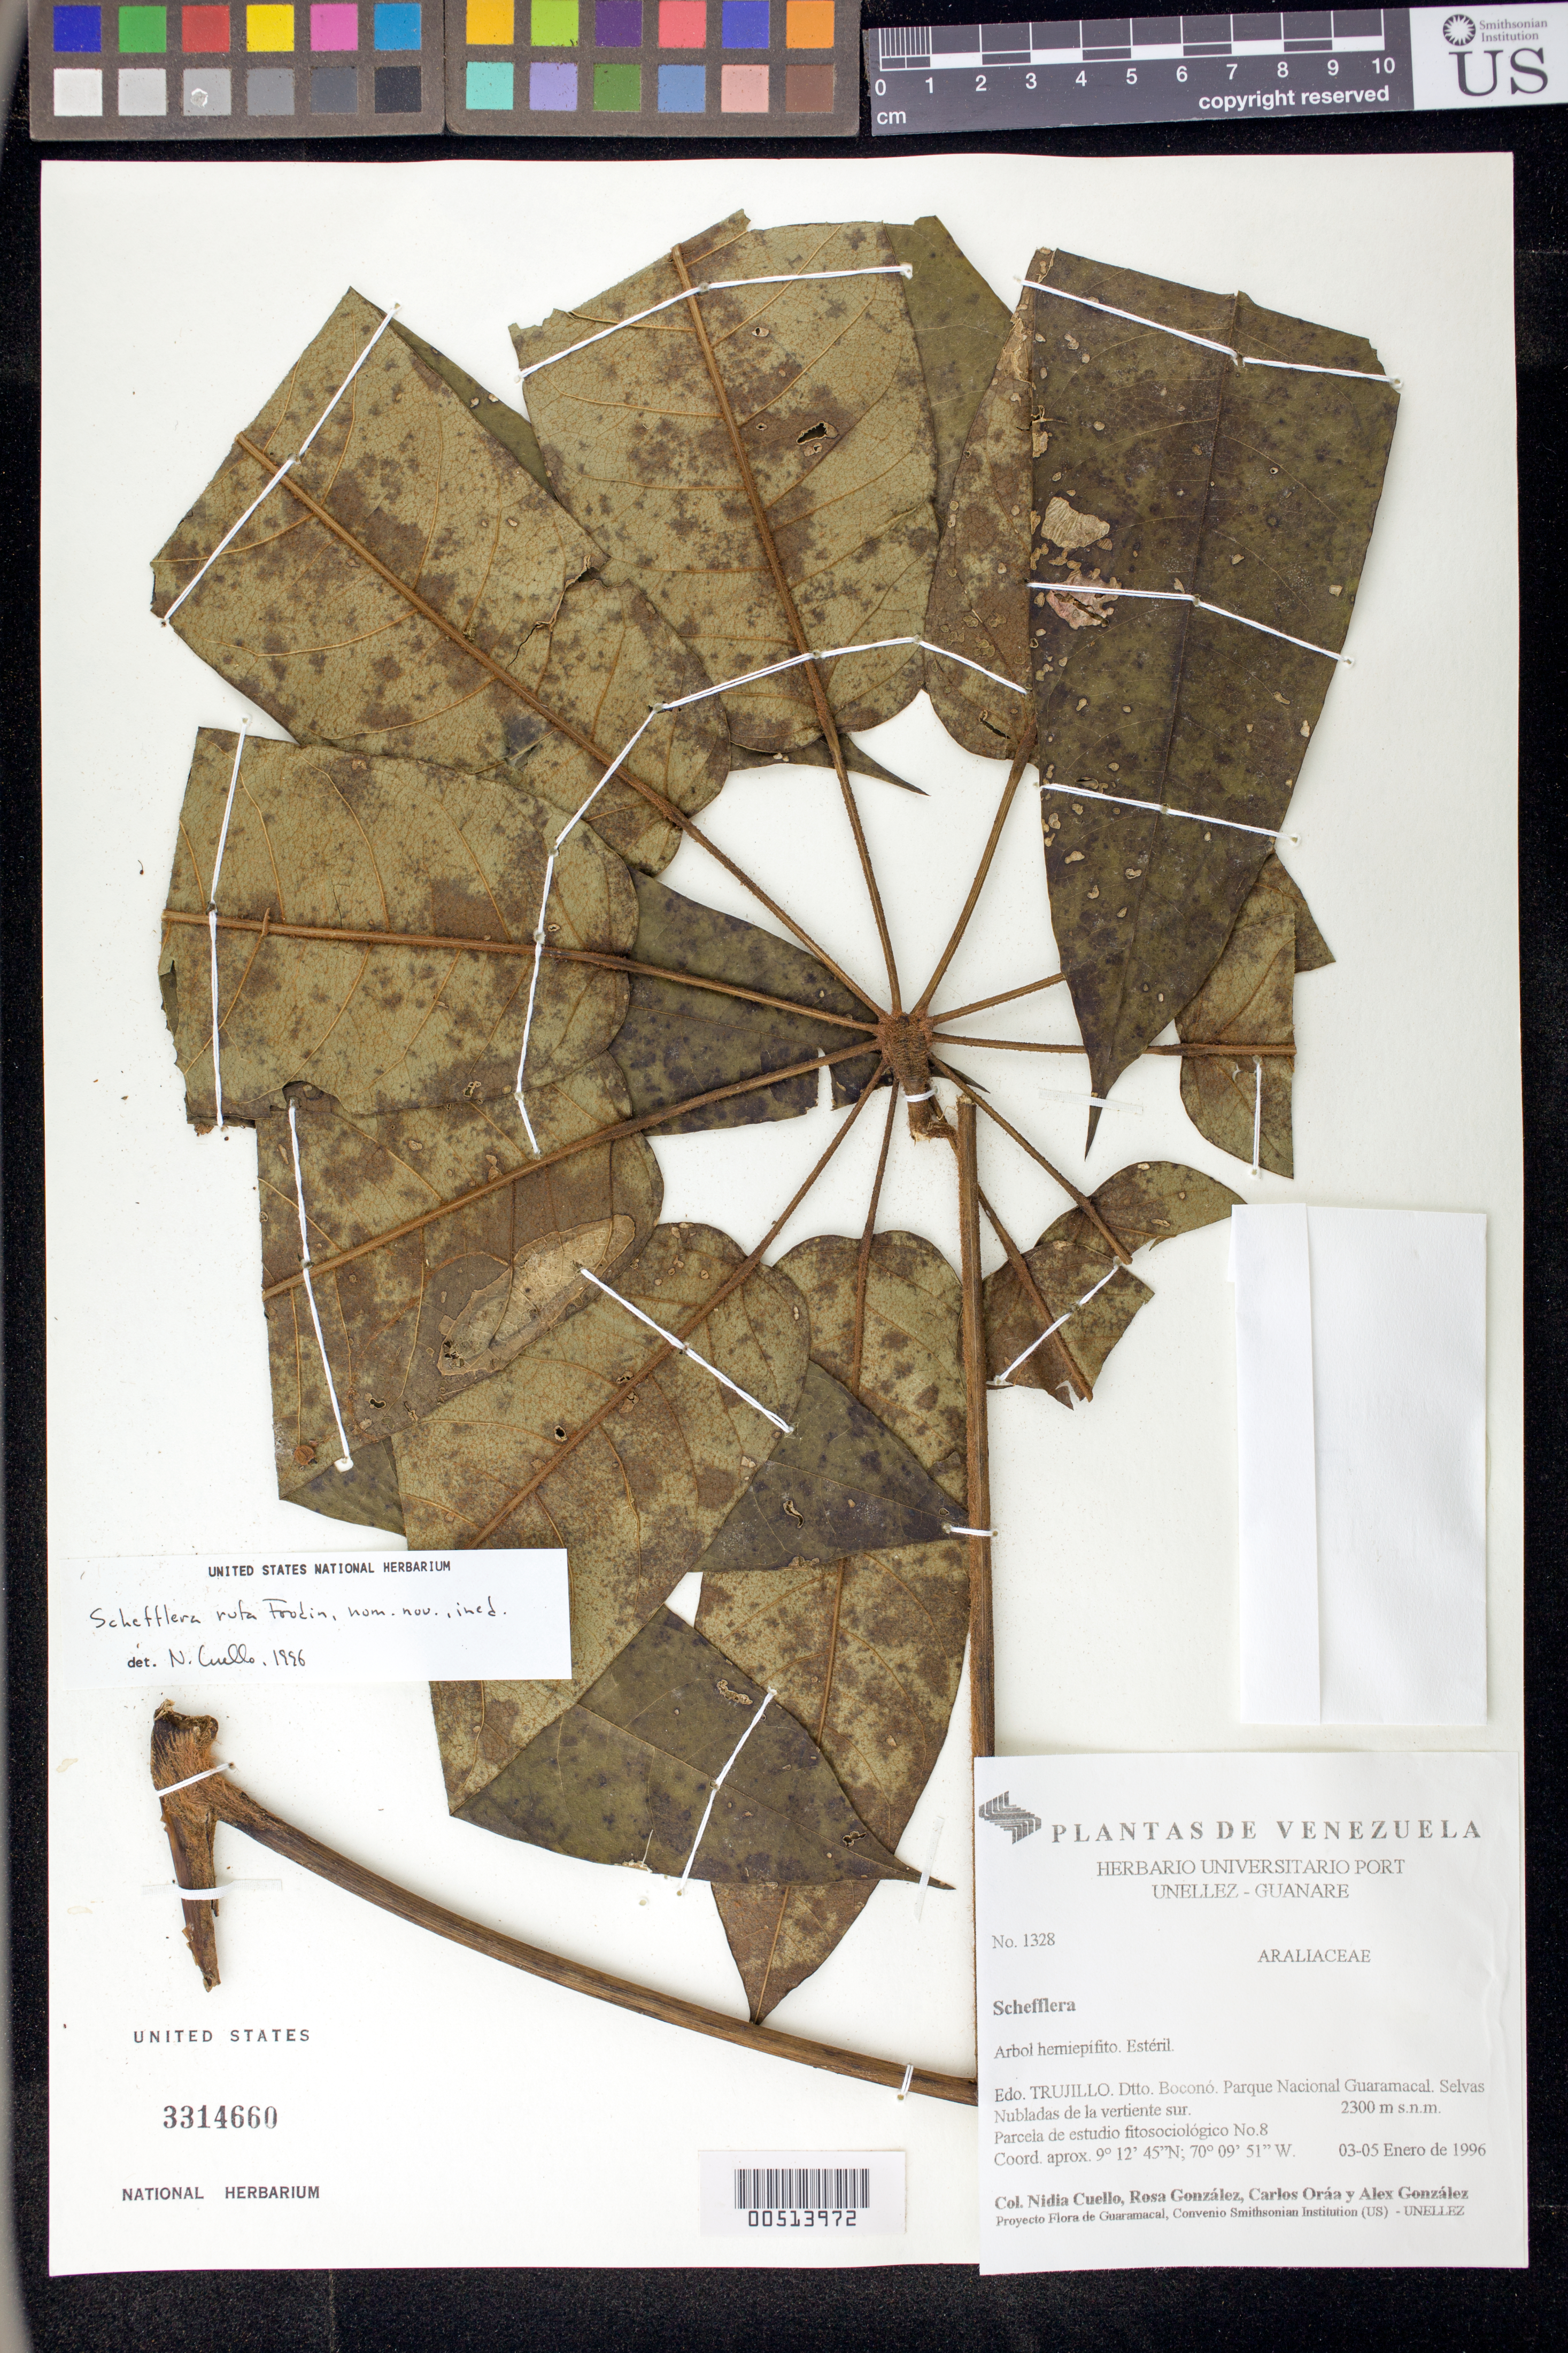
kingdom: Plantae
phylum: Tracheophyta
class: Magnoliopsida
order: Apiales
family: Araliaceae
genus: Schefflera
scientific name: Schefflera rufa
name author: Frodin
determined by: Frodin, D. G.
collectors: N. L. Cuello, R. González, C. Oráa & A. Gonzáles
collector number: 1328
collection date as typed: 03 Jan 1996 to 05 Jan 1996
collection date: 1996-01-03/1996-01-05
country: Venezuela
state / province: Trujillo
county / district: Boconó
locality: Parque Nacional Guaramacal, vertiente S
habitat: Selva Nubladas.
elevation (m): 2300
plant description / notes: MO, PORT, US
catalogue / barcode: US 3314660